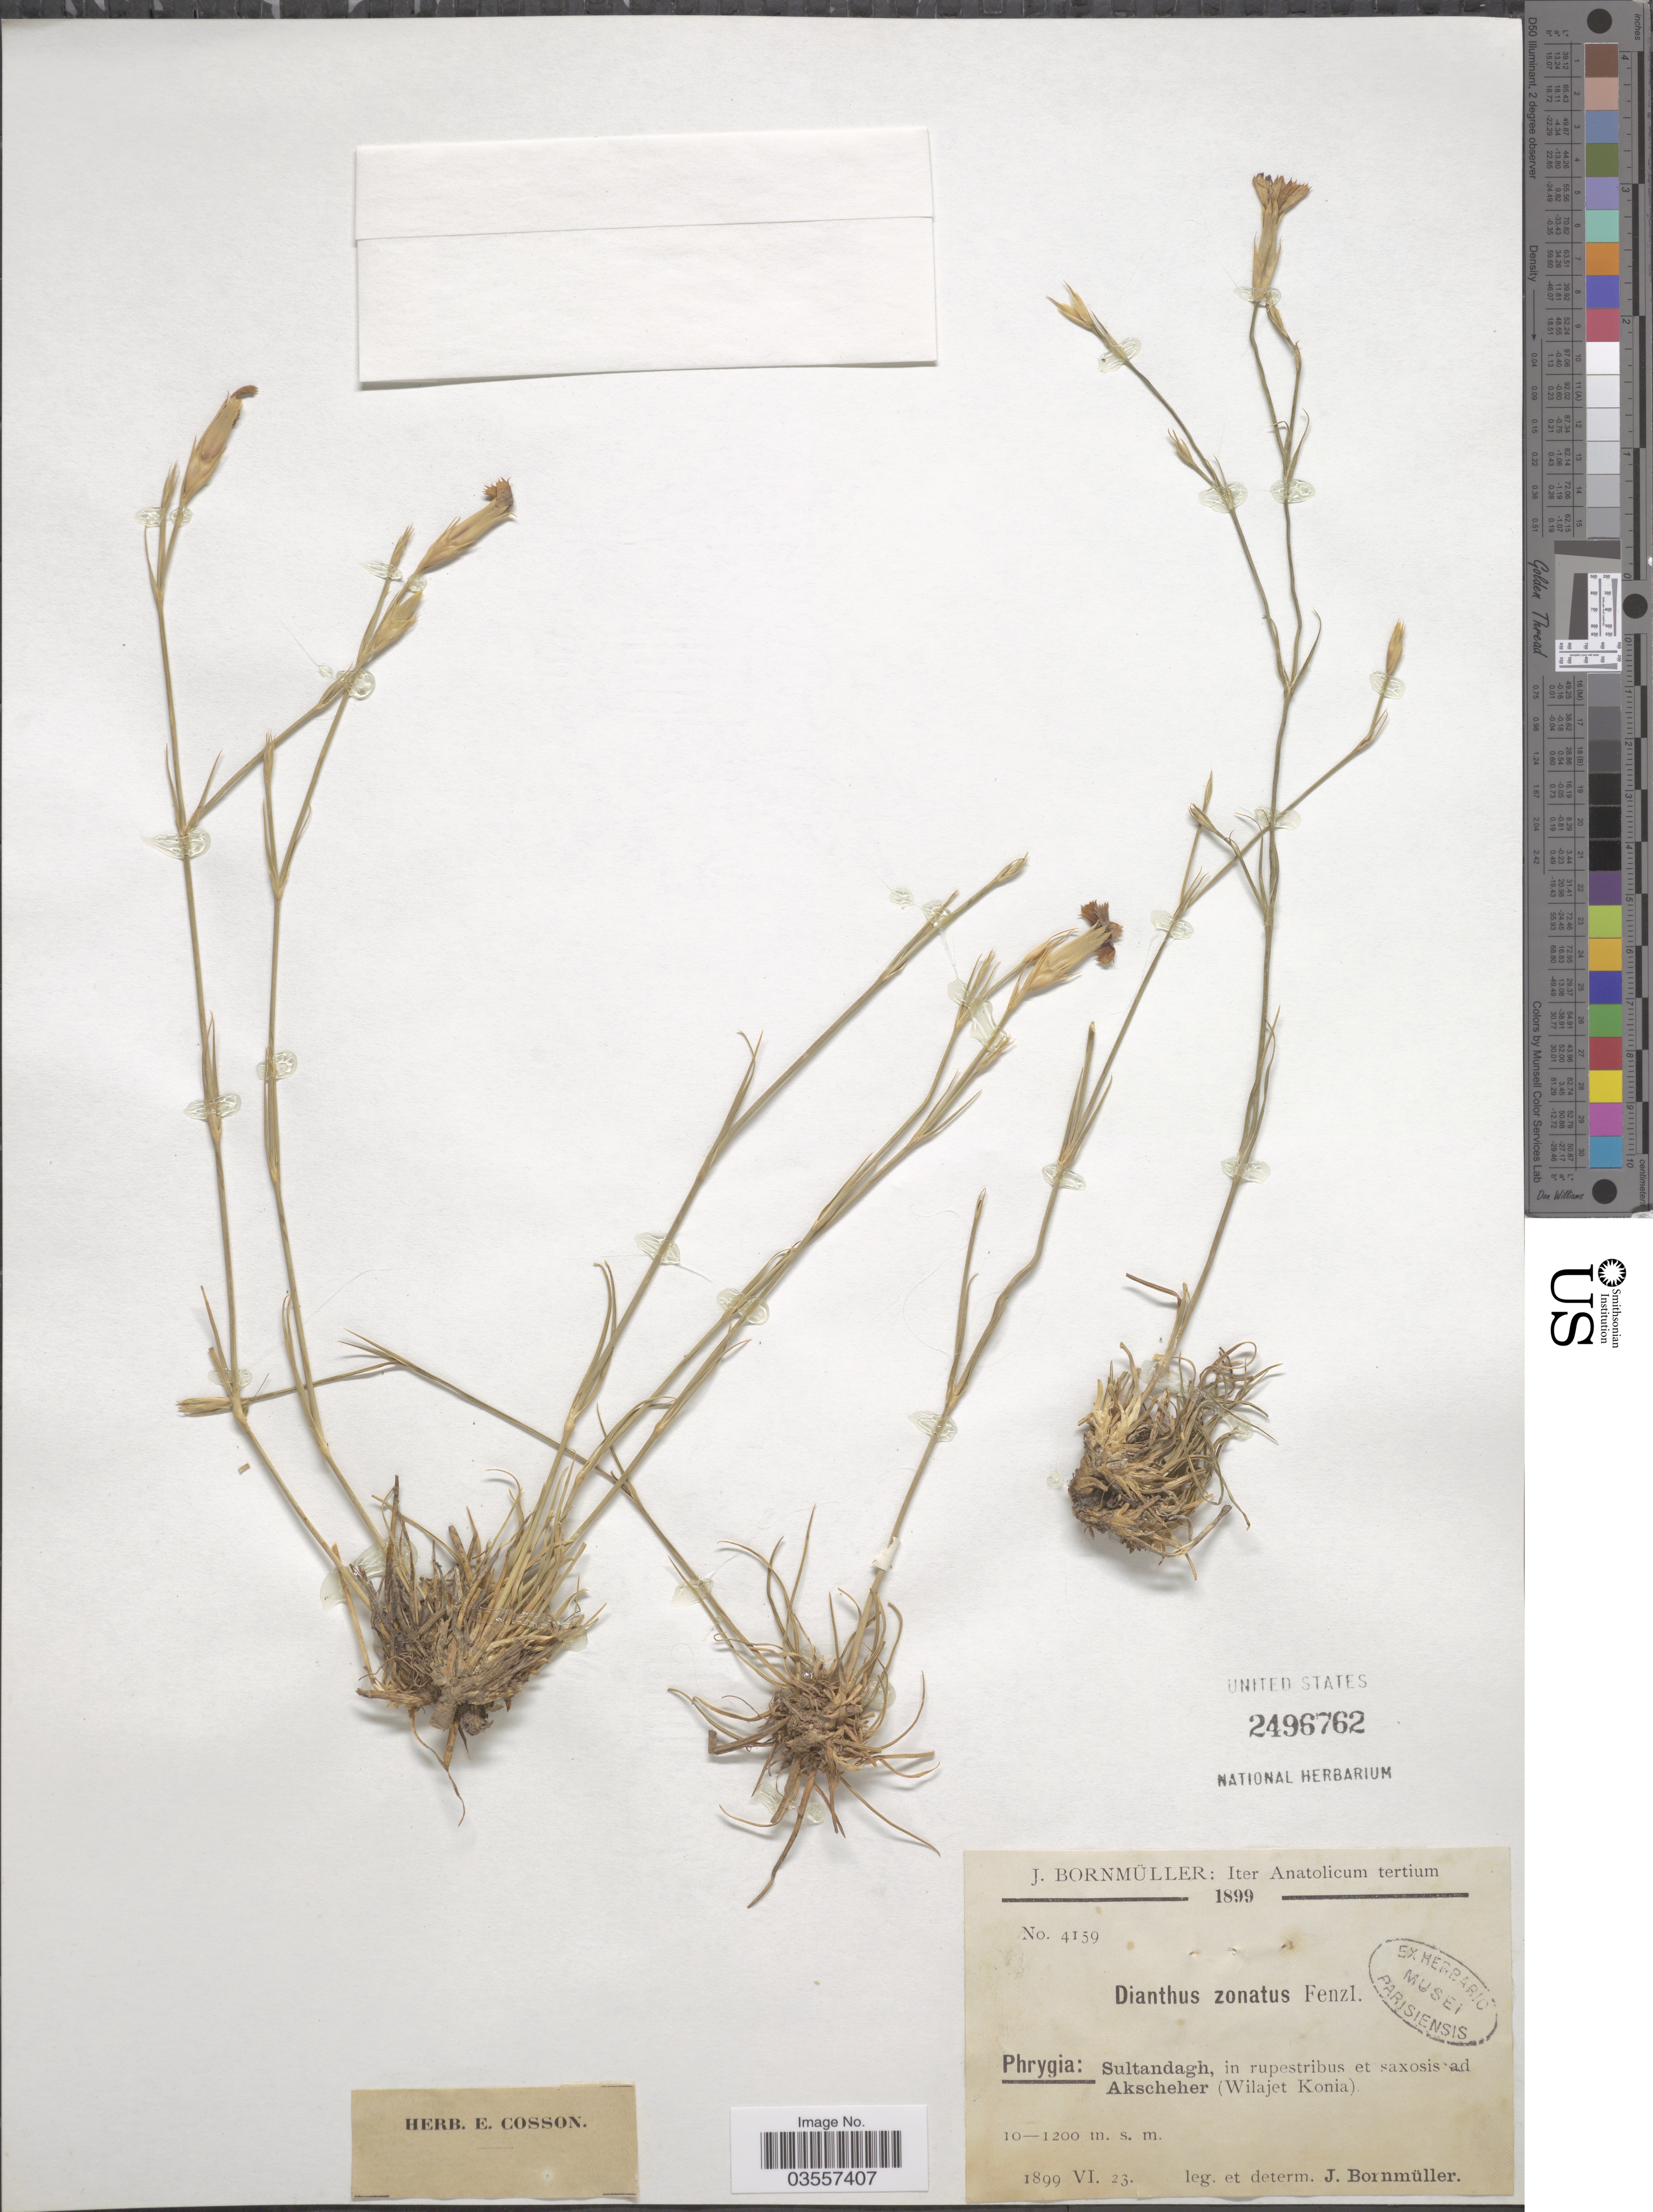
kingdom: Plantae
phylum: Tracheophyta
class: Magnoliopsida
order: Caryophyllales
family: Caryophyllaceae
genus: Dianthus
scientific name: Dianthus zonatus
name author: Fenzl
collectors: J. Bornmüller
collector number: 4159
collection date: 1899-06-23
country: Turkey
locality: Iter Anatolicum. Phrygia: Sultandagh, in rupestribus et saxosis ad Akscheher (Wilajet Konia).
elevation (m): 1000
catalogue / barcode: US 2496762